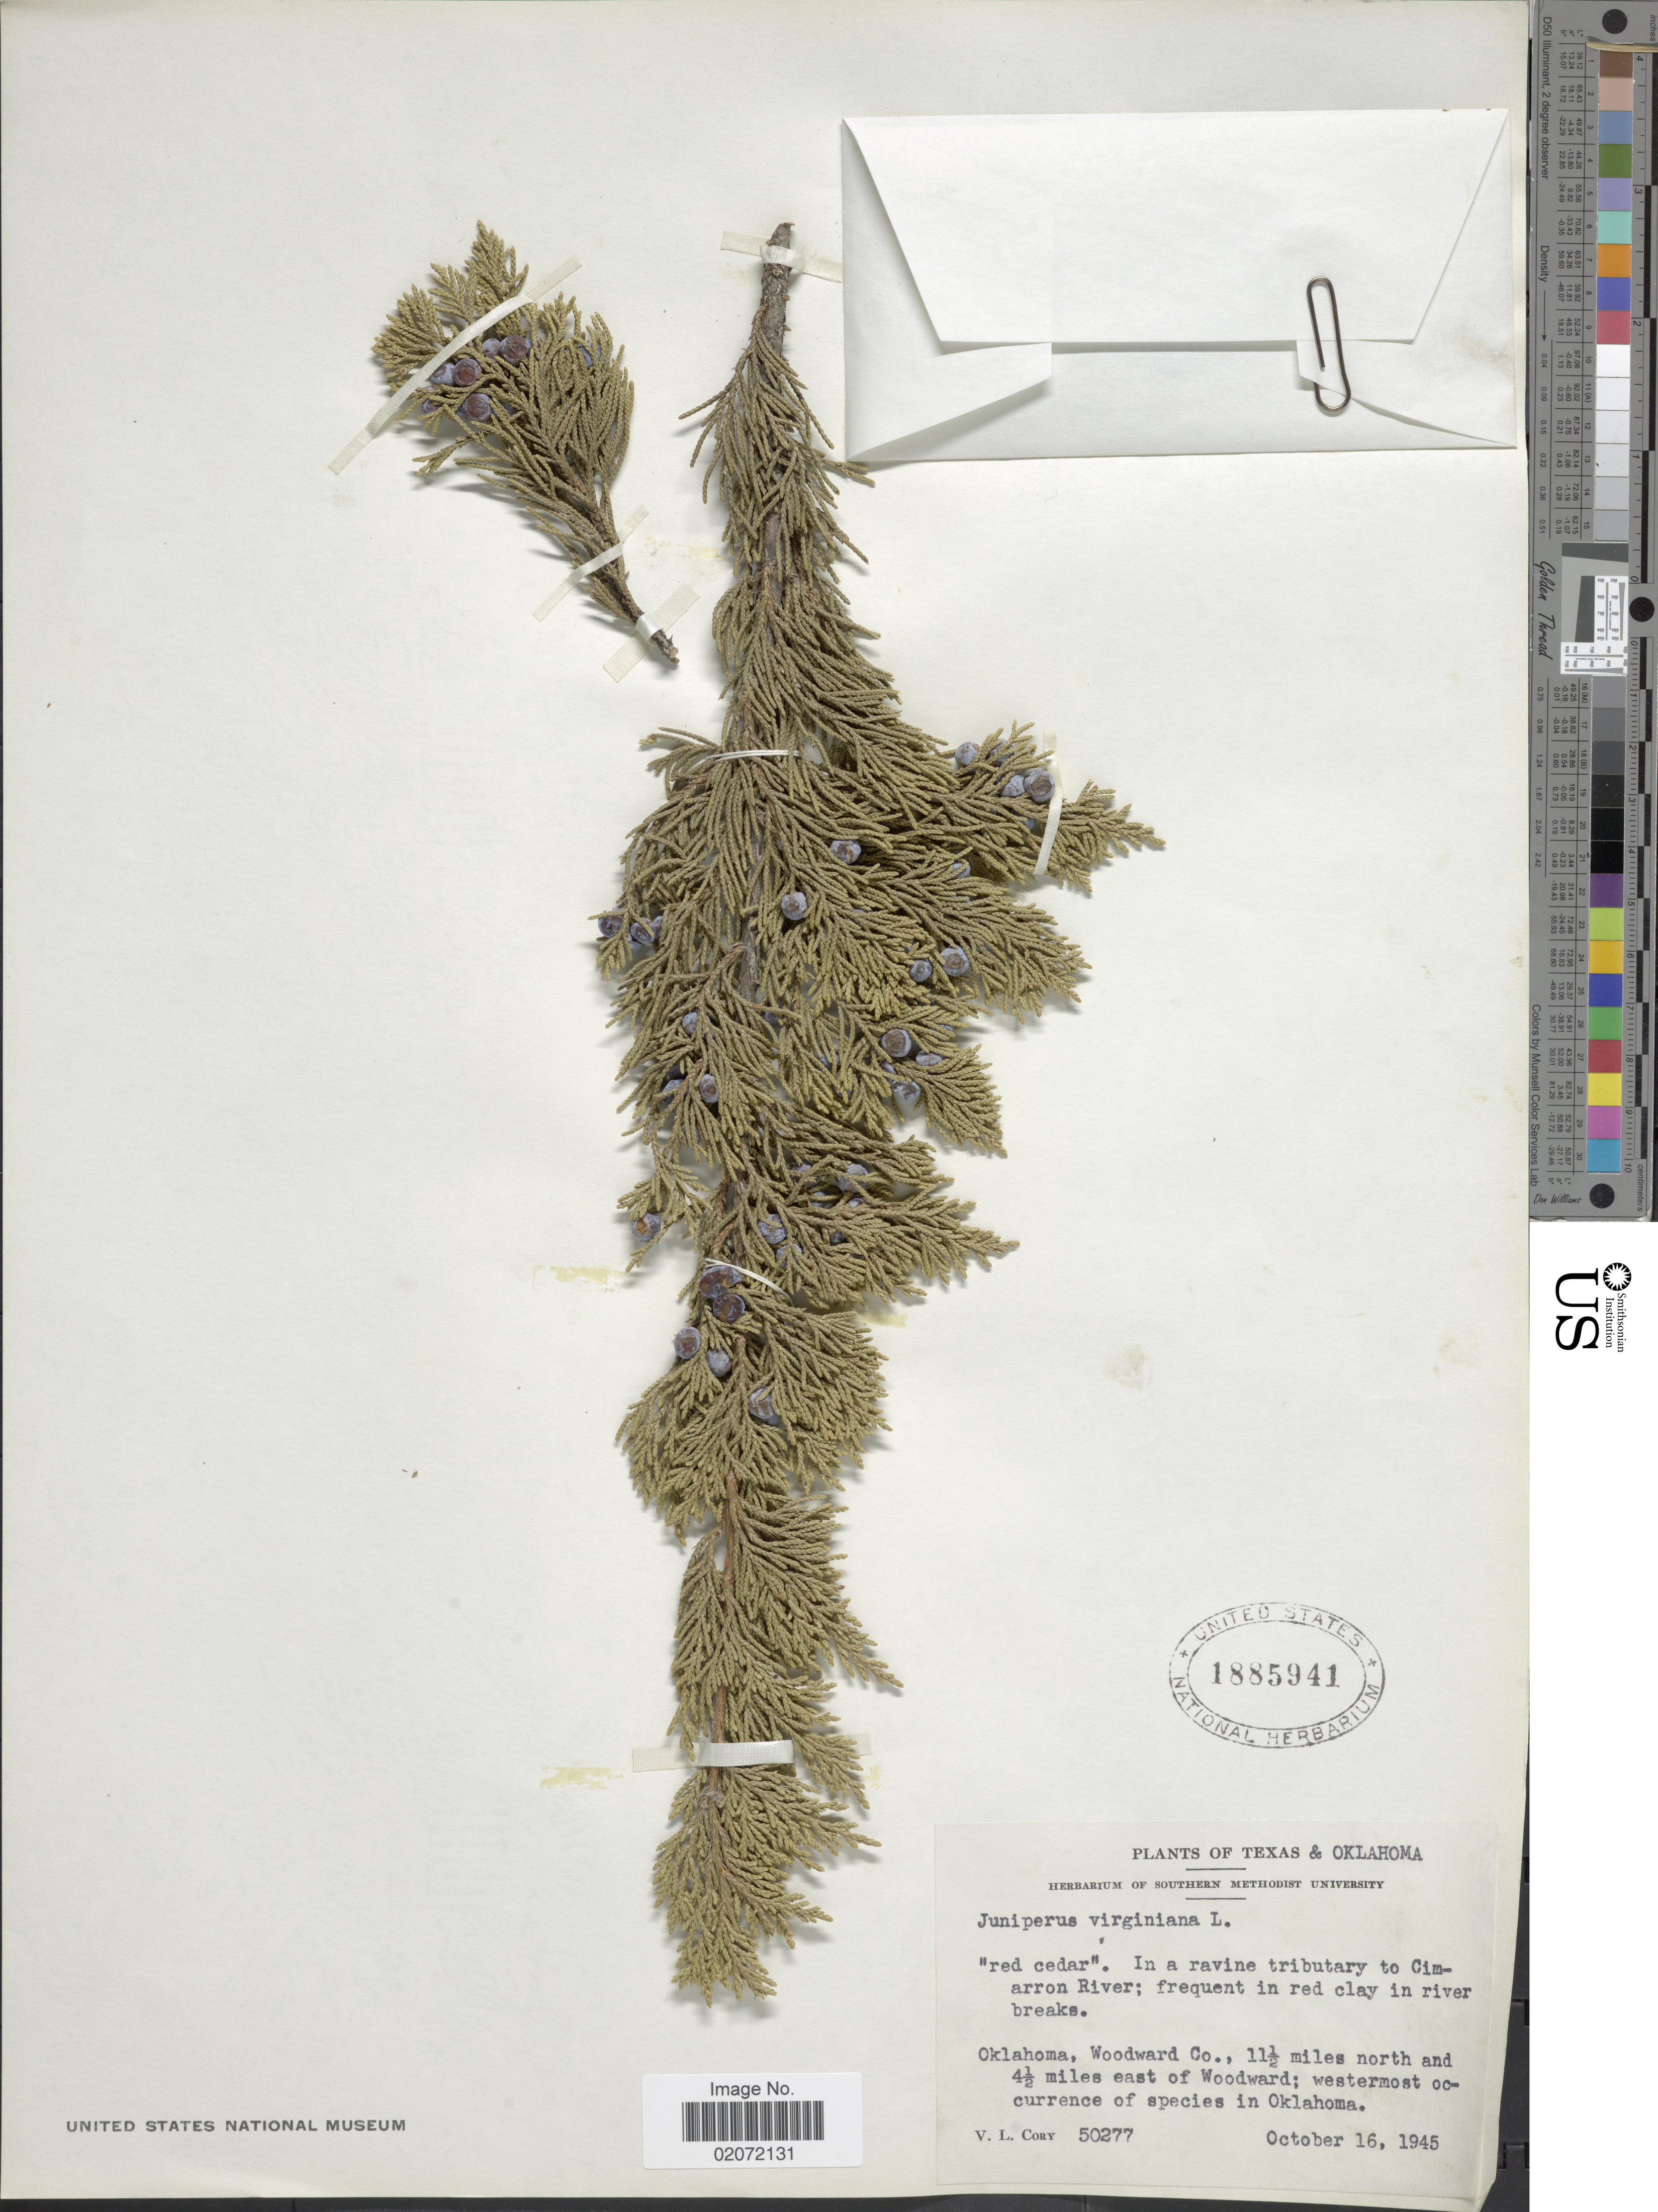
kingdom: Plantae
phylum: Tracheophyta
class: Pinopsida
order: Pinales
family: Cupressaceae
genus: Juniperus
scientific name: Juniperus virginiana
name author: L.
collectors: V. Cory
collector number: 50277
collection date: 1945-10-16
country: United States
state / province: Oklahoma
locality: Oklahoma, Woodward Co., 11½ miles north and 4½ miles east of woodward; westermost occurrence of species in Oklahoma.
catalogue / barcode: US 1885941